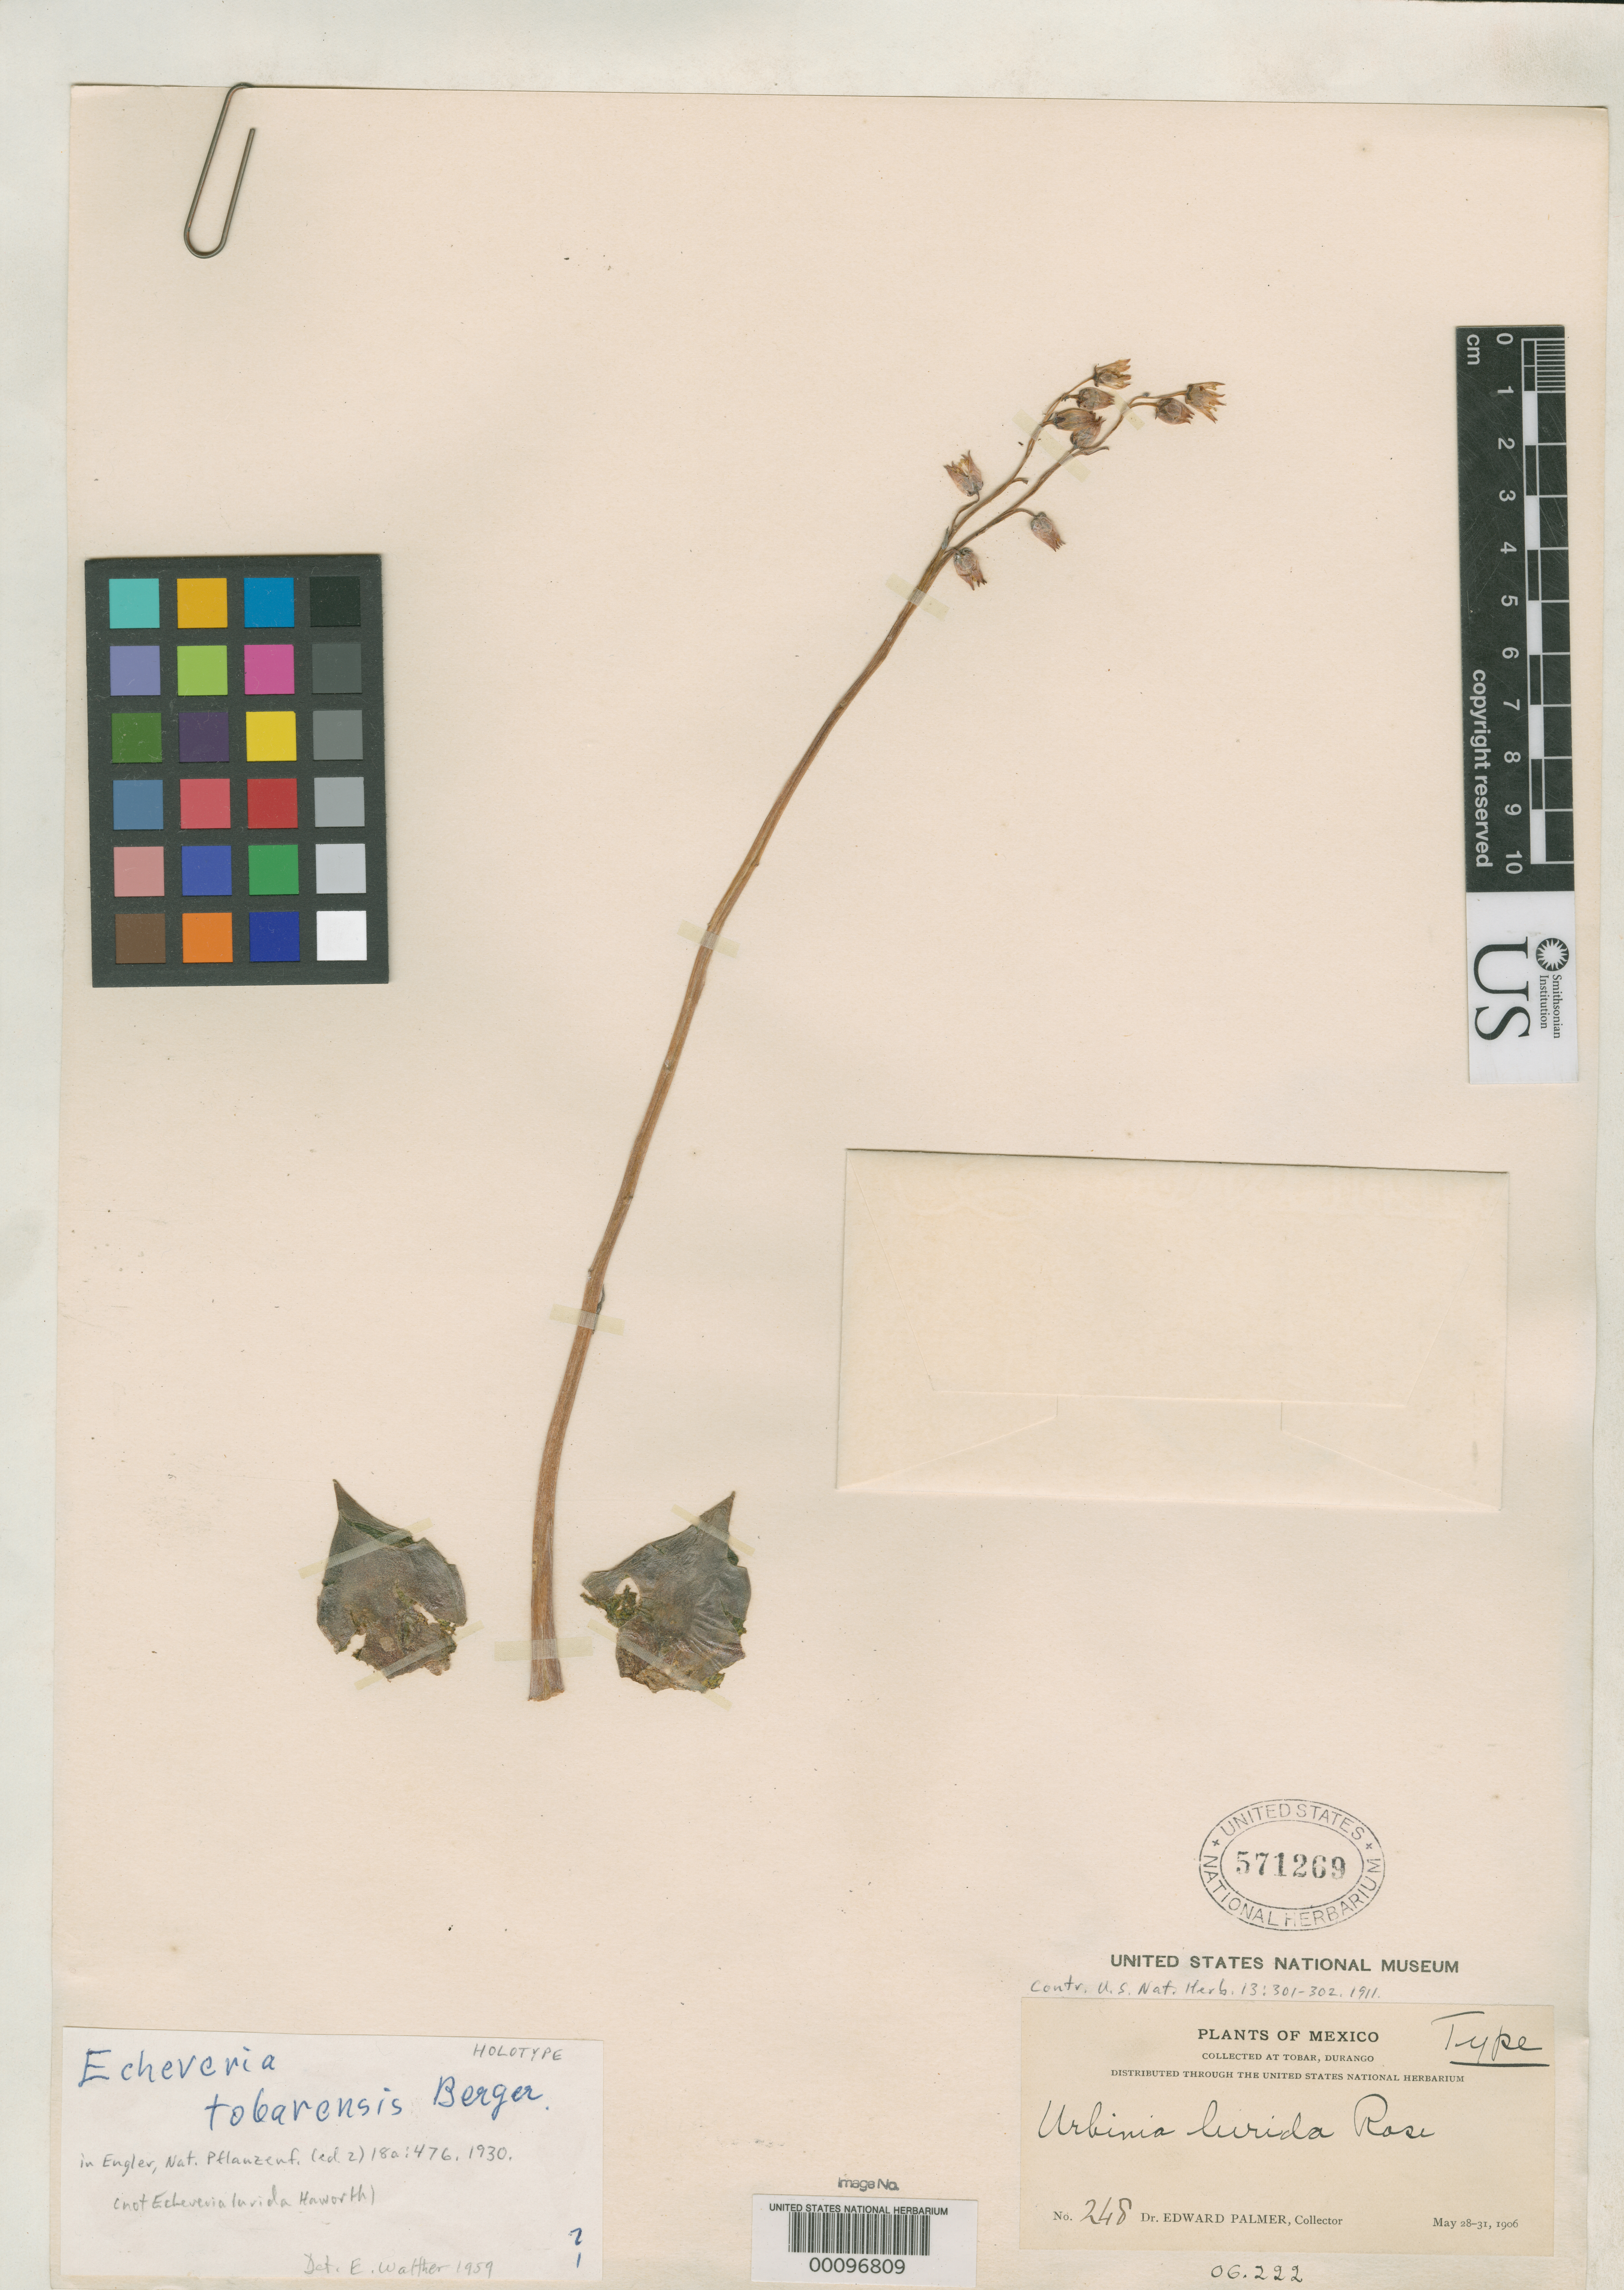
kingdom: Plantae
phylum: Tracheophyta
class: Magnoliopsida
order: Saxifragales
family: Crassulaceae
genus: Echeveria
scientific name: Echeveria tobarensis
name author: A. Berger in Engl.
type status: Holotype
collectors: E. Palmer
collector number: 248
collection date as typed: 28 May 1906 to 31 May 1906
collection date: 1906-05-28/1906-05-31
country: Mexico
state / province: Durango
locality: Tobar.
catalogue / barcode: US 571269-2